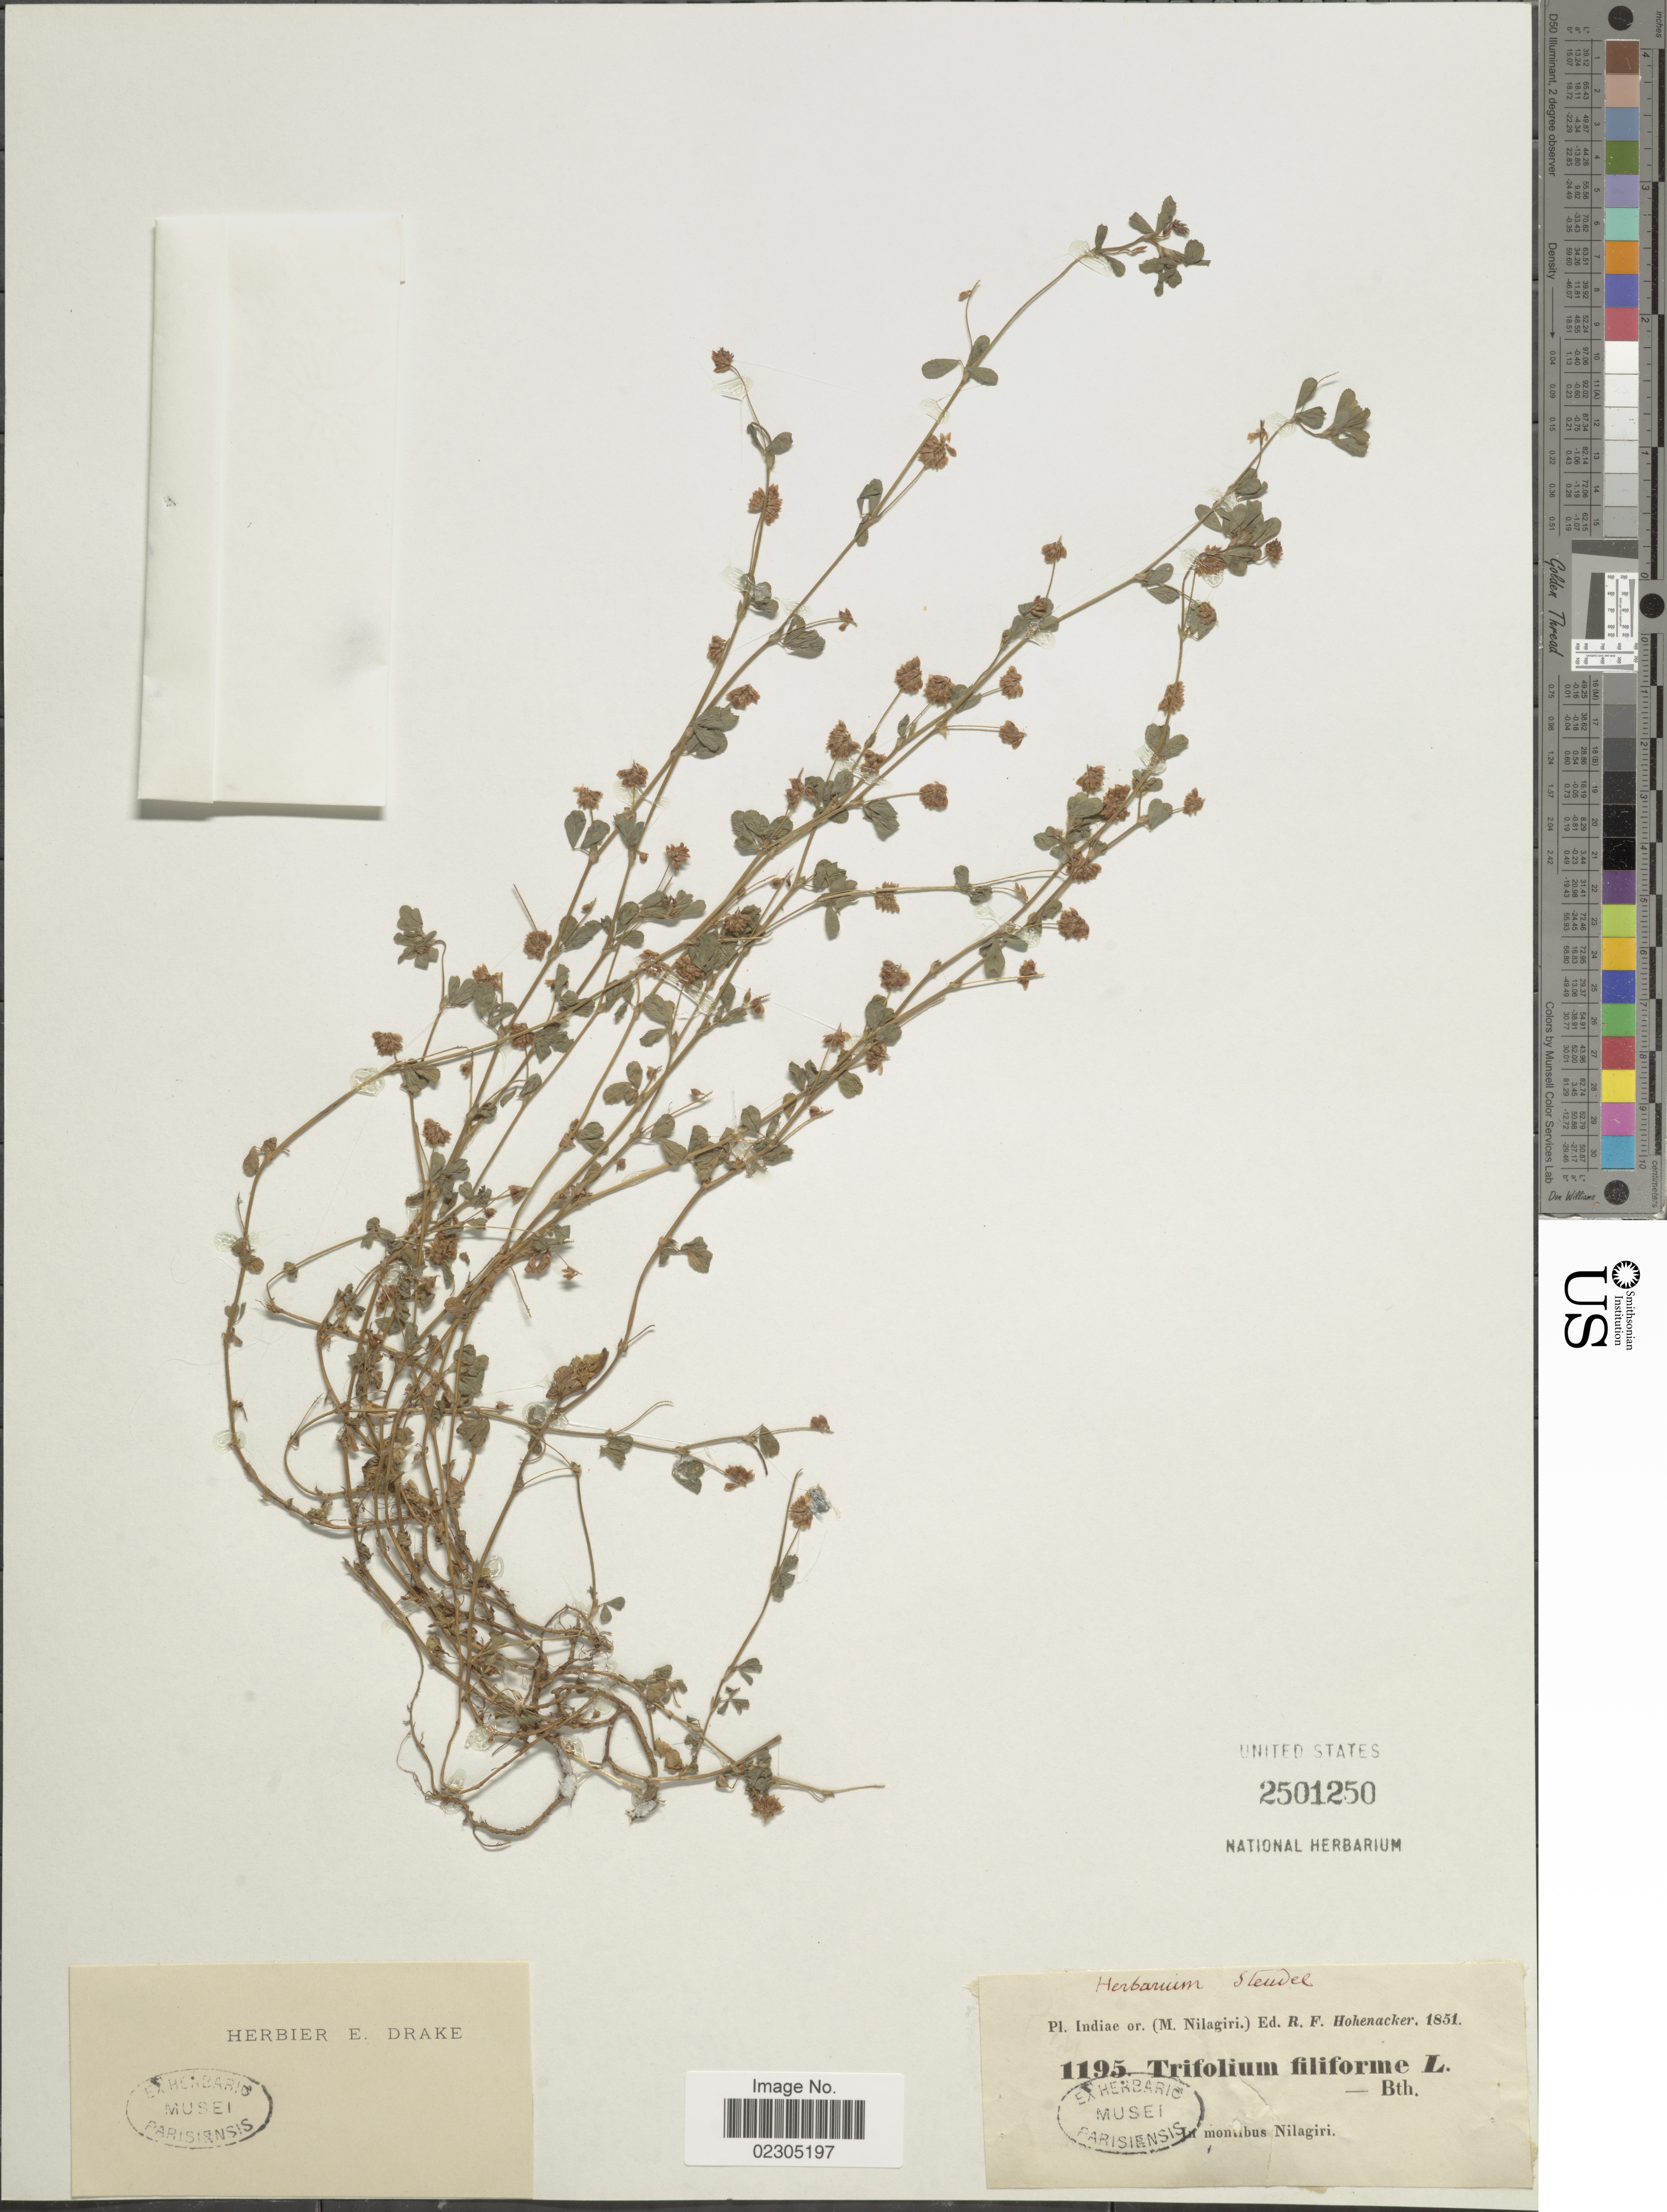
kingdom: Plantae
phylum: Tracheophyta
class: Magnoliopsida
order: Fabales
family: Fabaceae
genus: Trifolium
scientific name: Trifolium filiforme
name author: L.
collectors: R. F. Hohenacker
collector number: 1195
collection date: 1851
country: India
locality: Indiae or. ( M. Nilagiri.) In [illegible text] Nilagiri.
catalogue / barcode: US 2501250